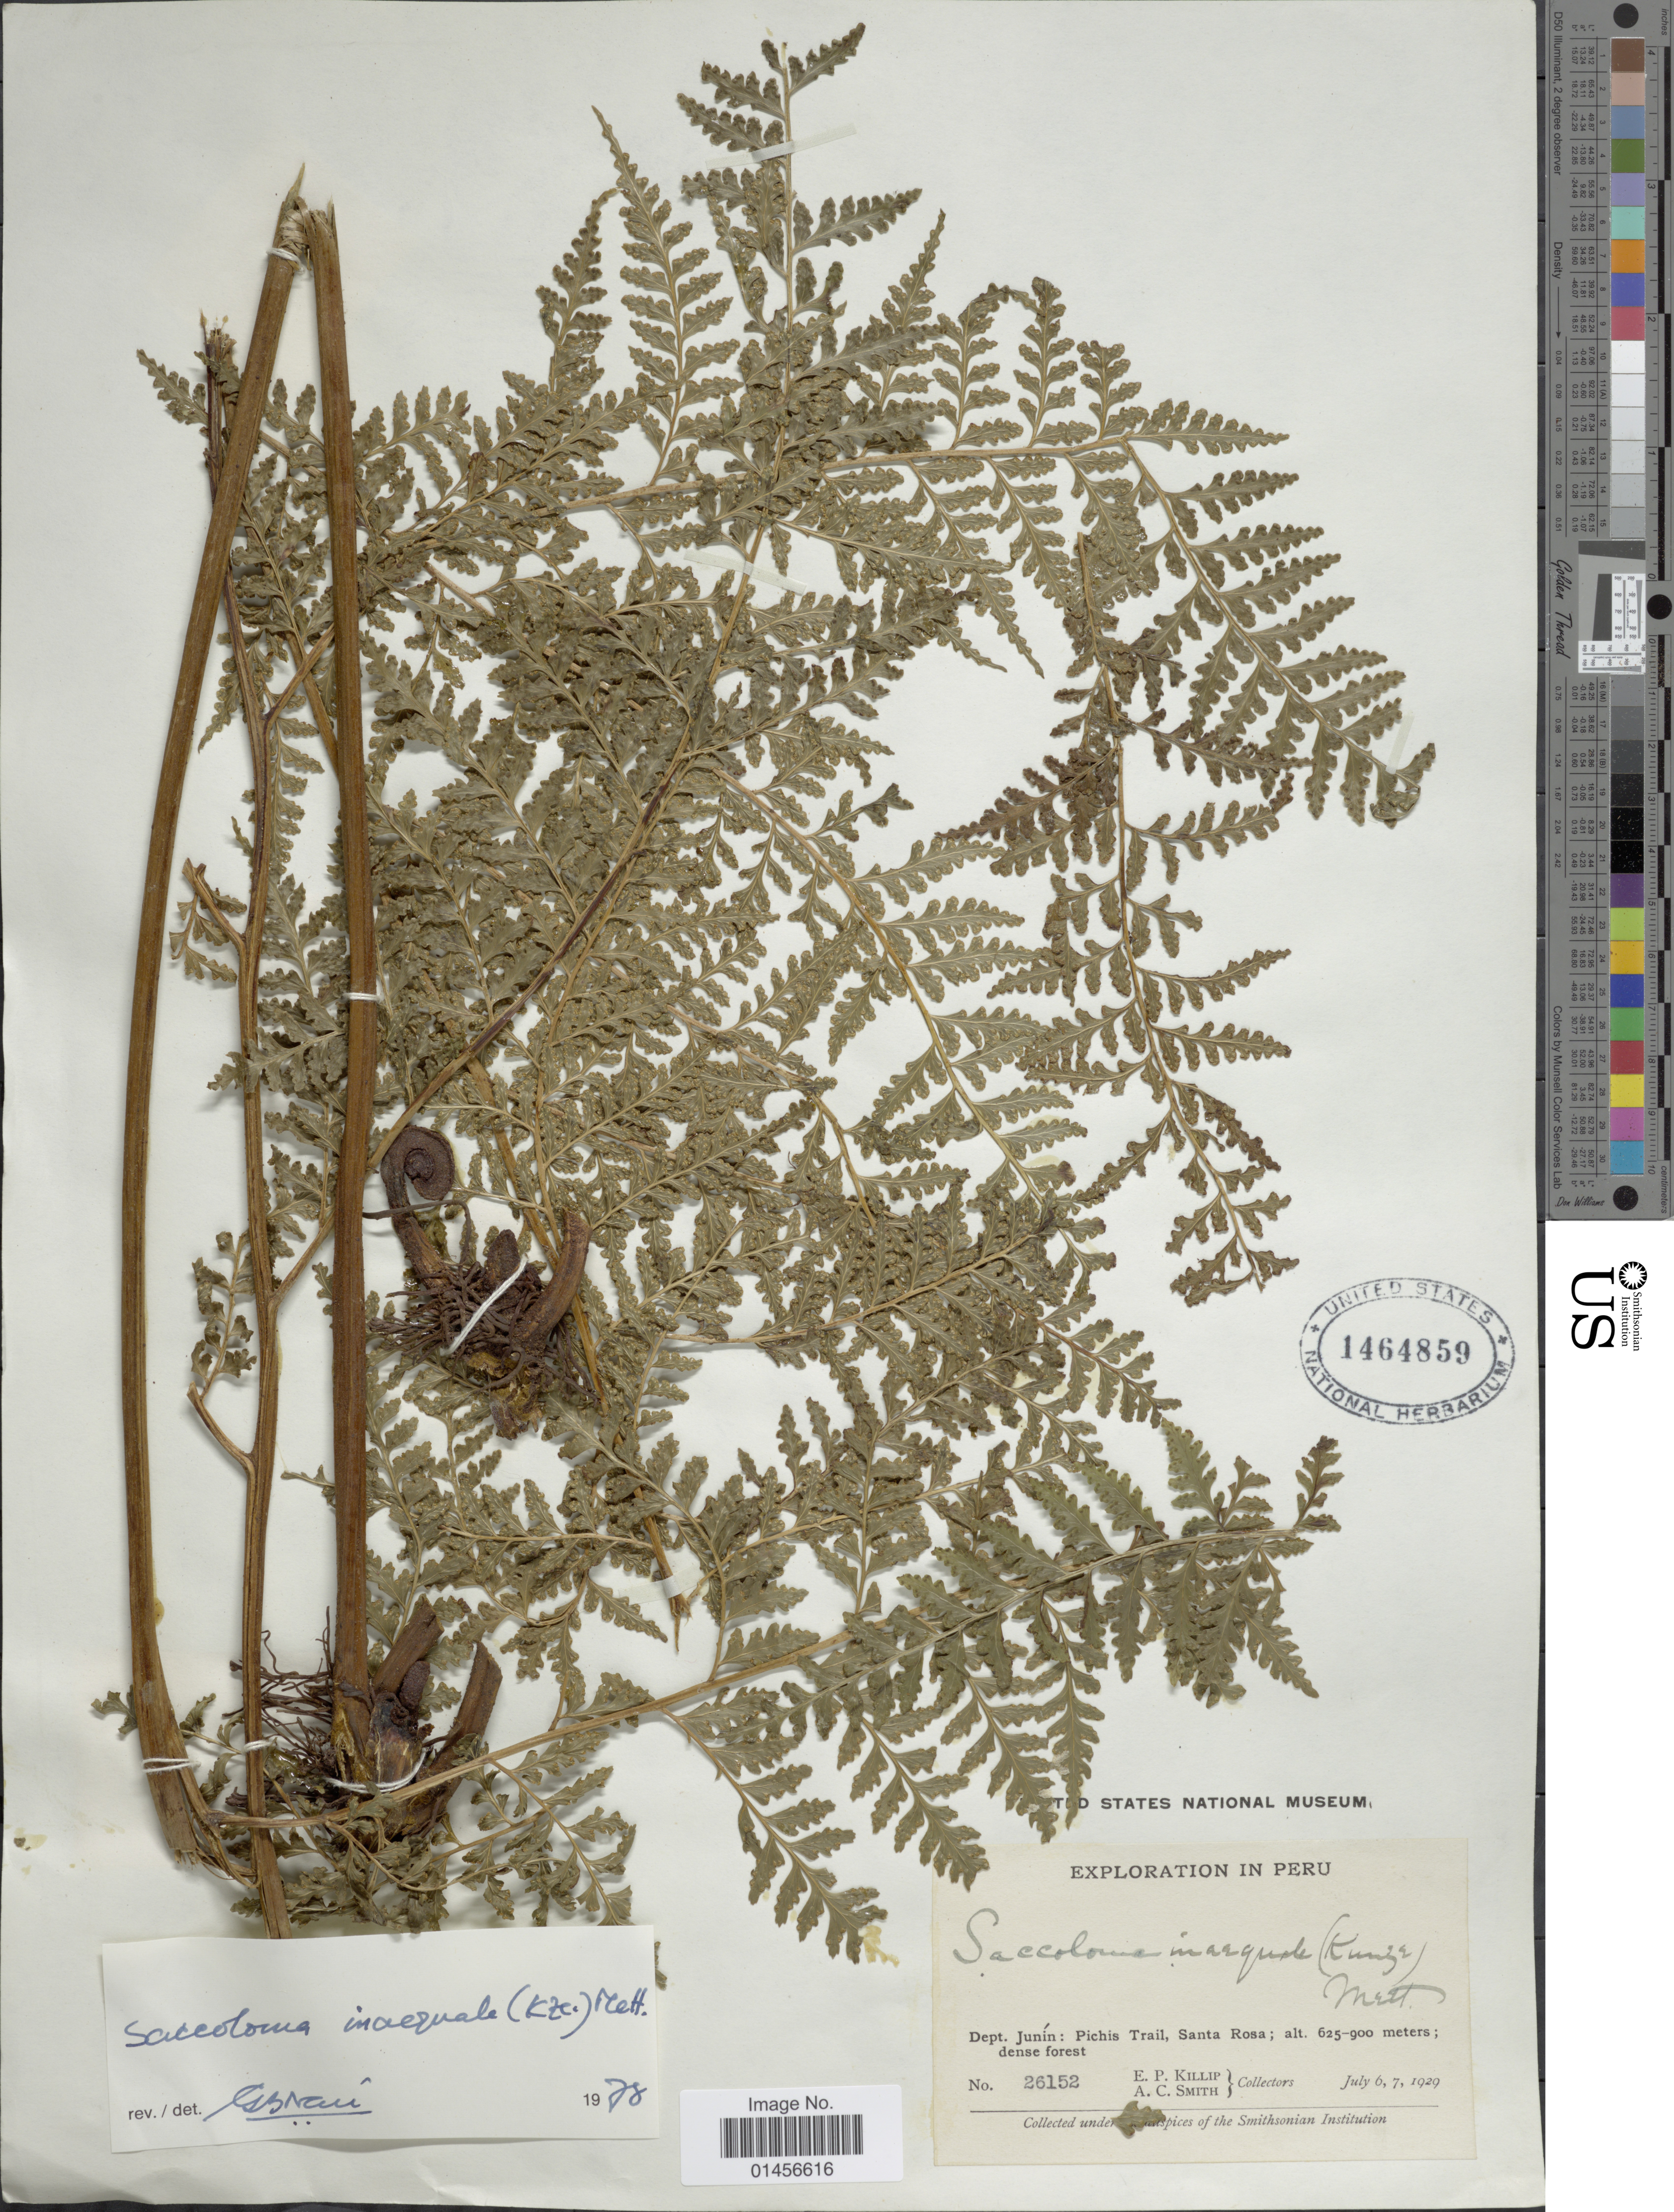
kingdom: Plantae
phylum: Tracheophyta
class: Polypodiopsida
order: Polypodiales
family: Saccolomataceae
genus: Saccoloma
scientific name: Saccoloma inaequale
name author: (Kunze) Mett.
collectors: E. P. Killip & A. C. Smith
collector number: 26152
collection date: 1929-07-06/1929-07-07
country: Peru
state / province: Junín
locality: Pichis Trail, Santa Rosa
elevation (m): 625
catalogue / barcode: US 1464859